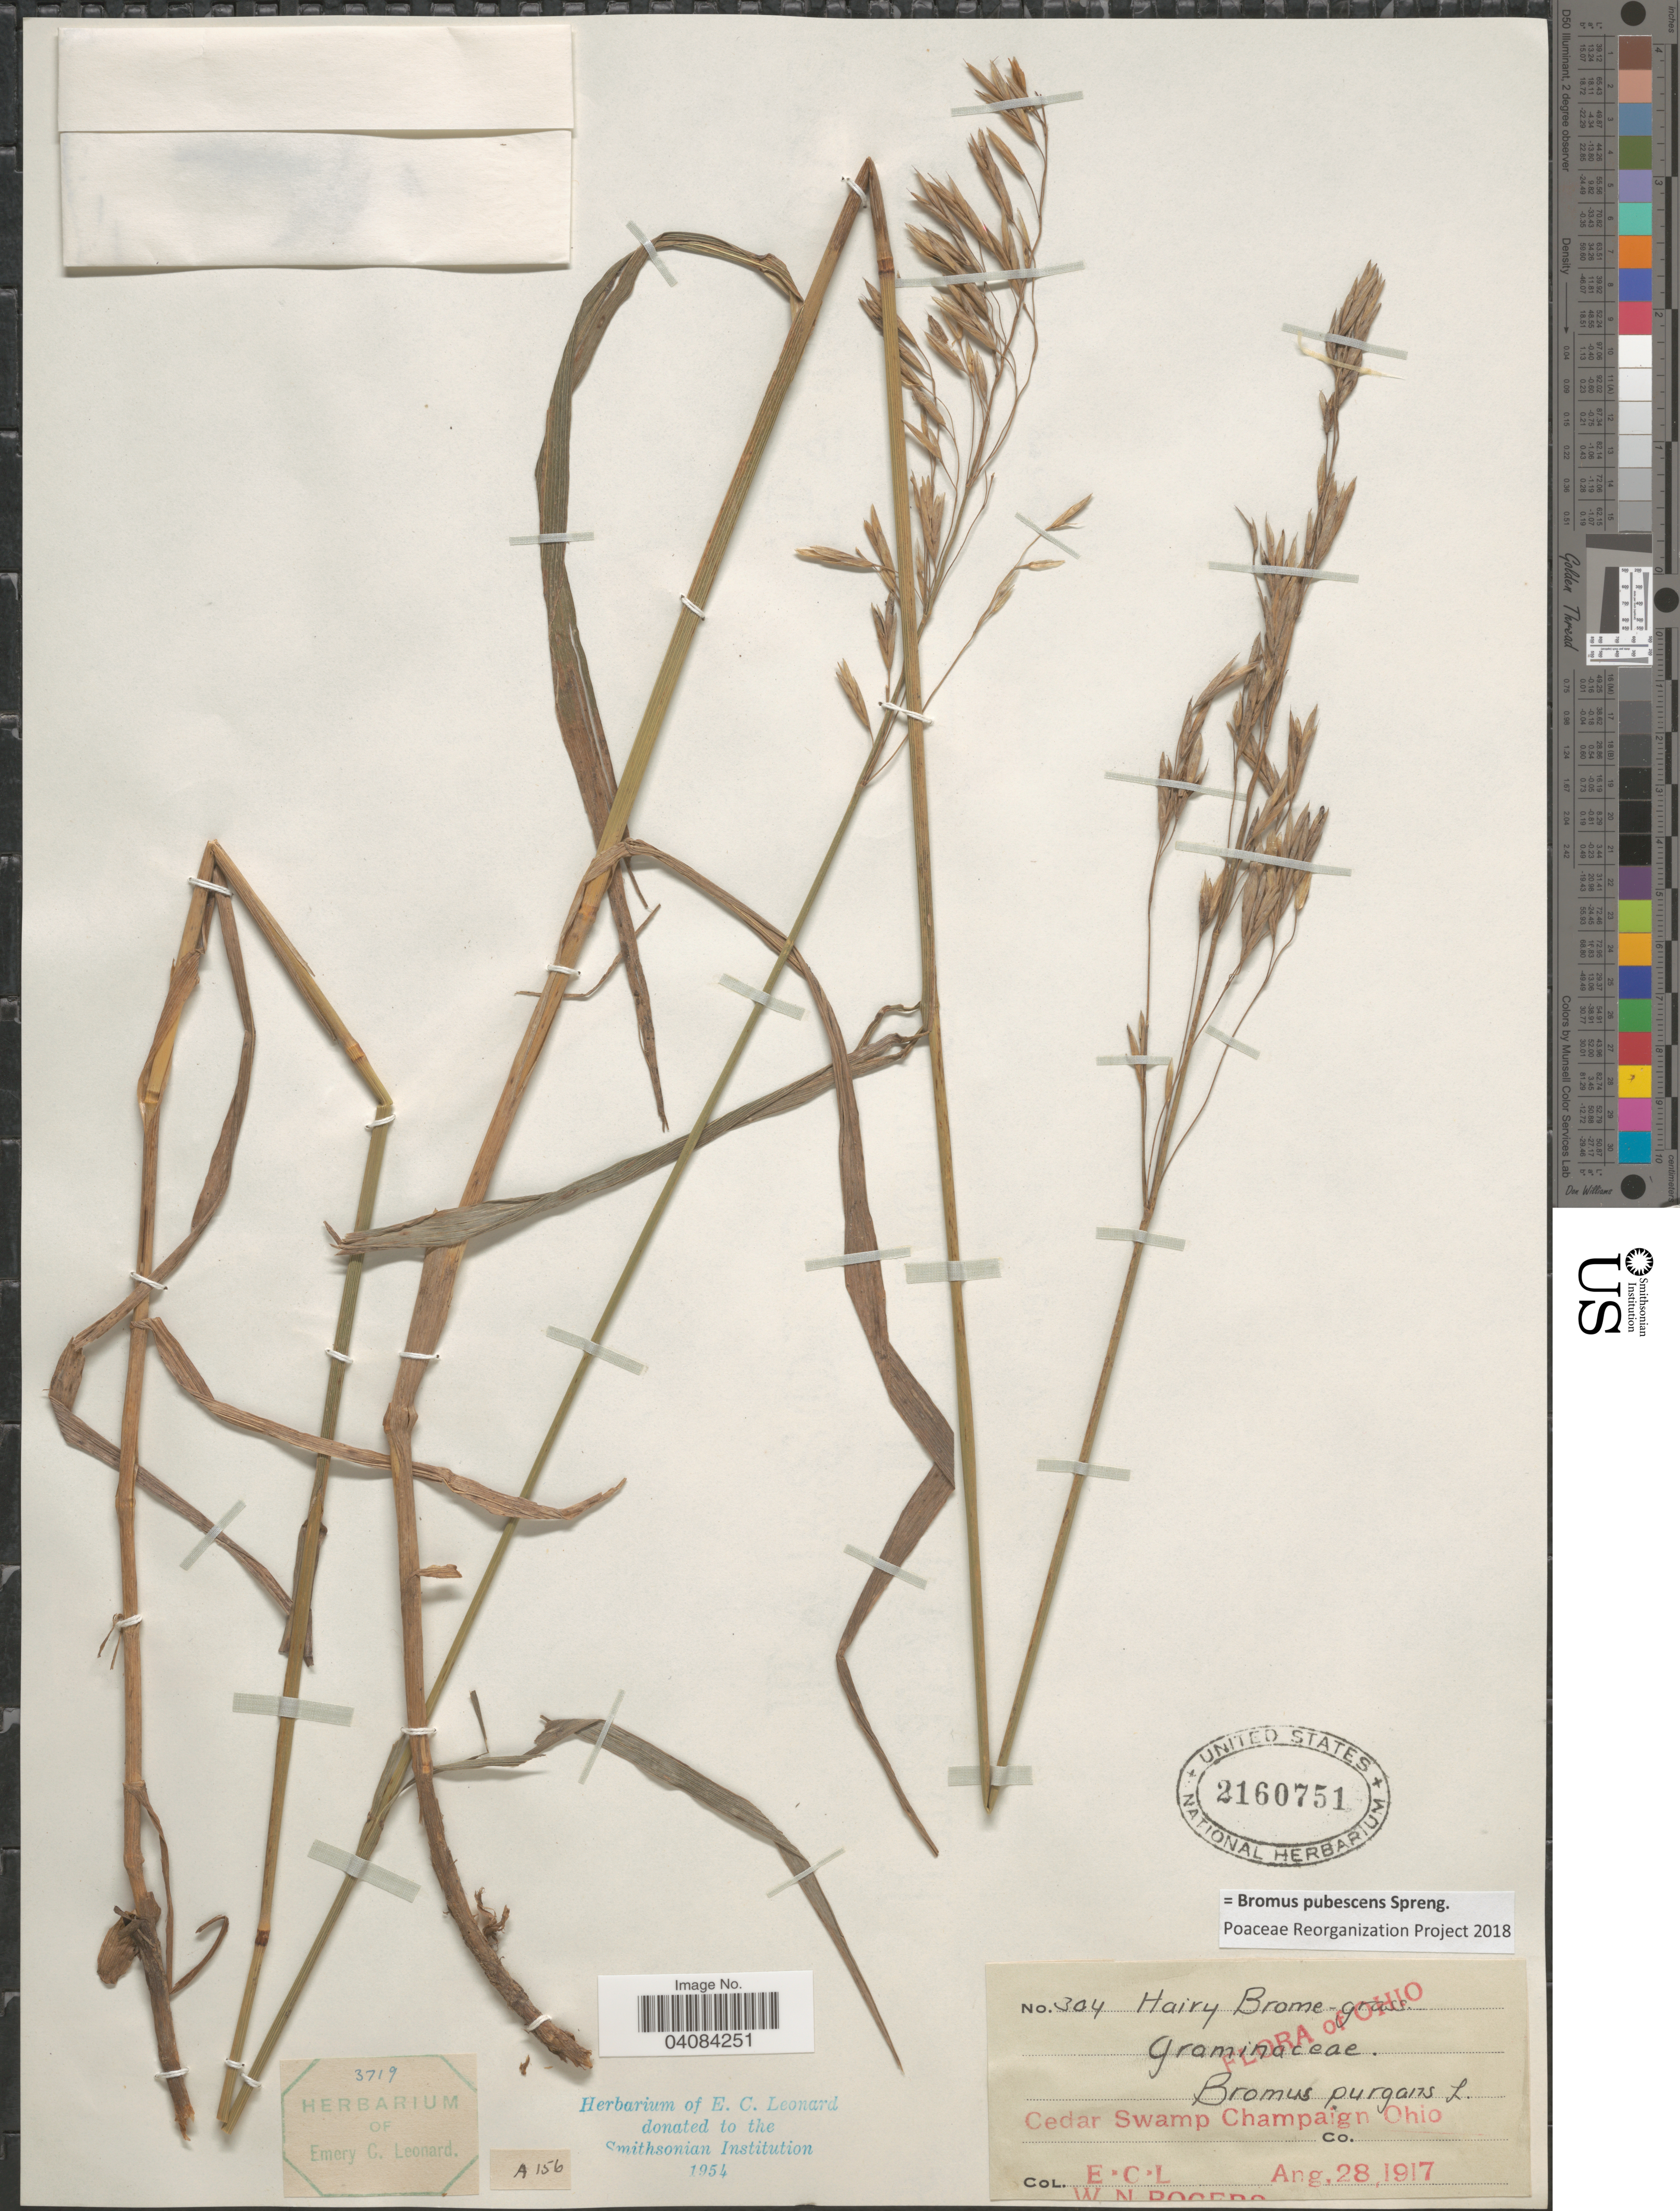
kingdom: Plantae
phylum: Tracheophyta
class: Liliopsida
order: Poales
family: Poaceae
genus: Bromus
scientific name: Bromus pubescens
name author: Muhl. ex Willd.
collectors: E. C. Leonard & W. Rogers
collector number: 304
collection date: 1917-08-28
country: United States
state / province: Ohio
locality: Cedar Swamp Champaign Co.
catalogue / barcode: US 2160751